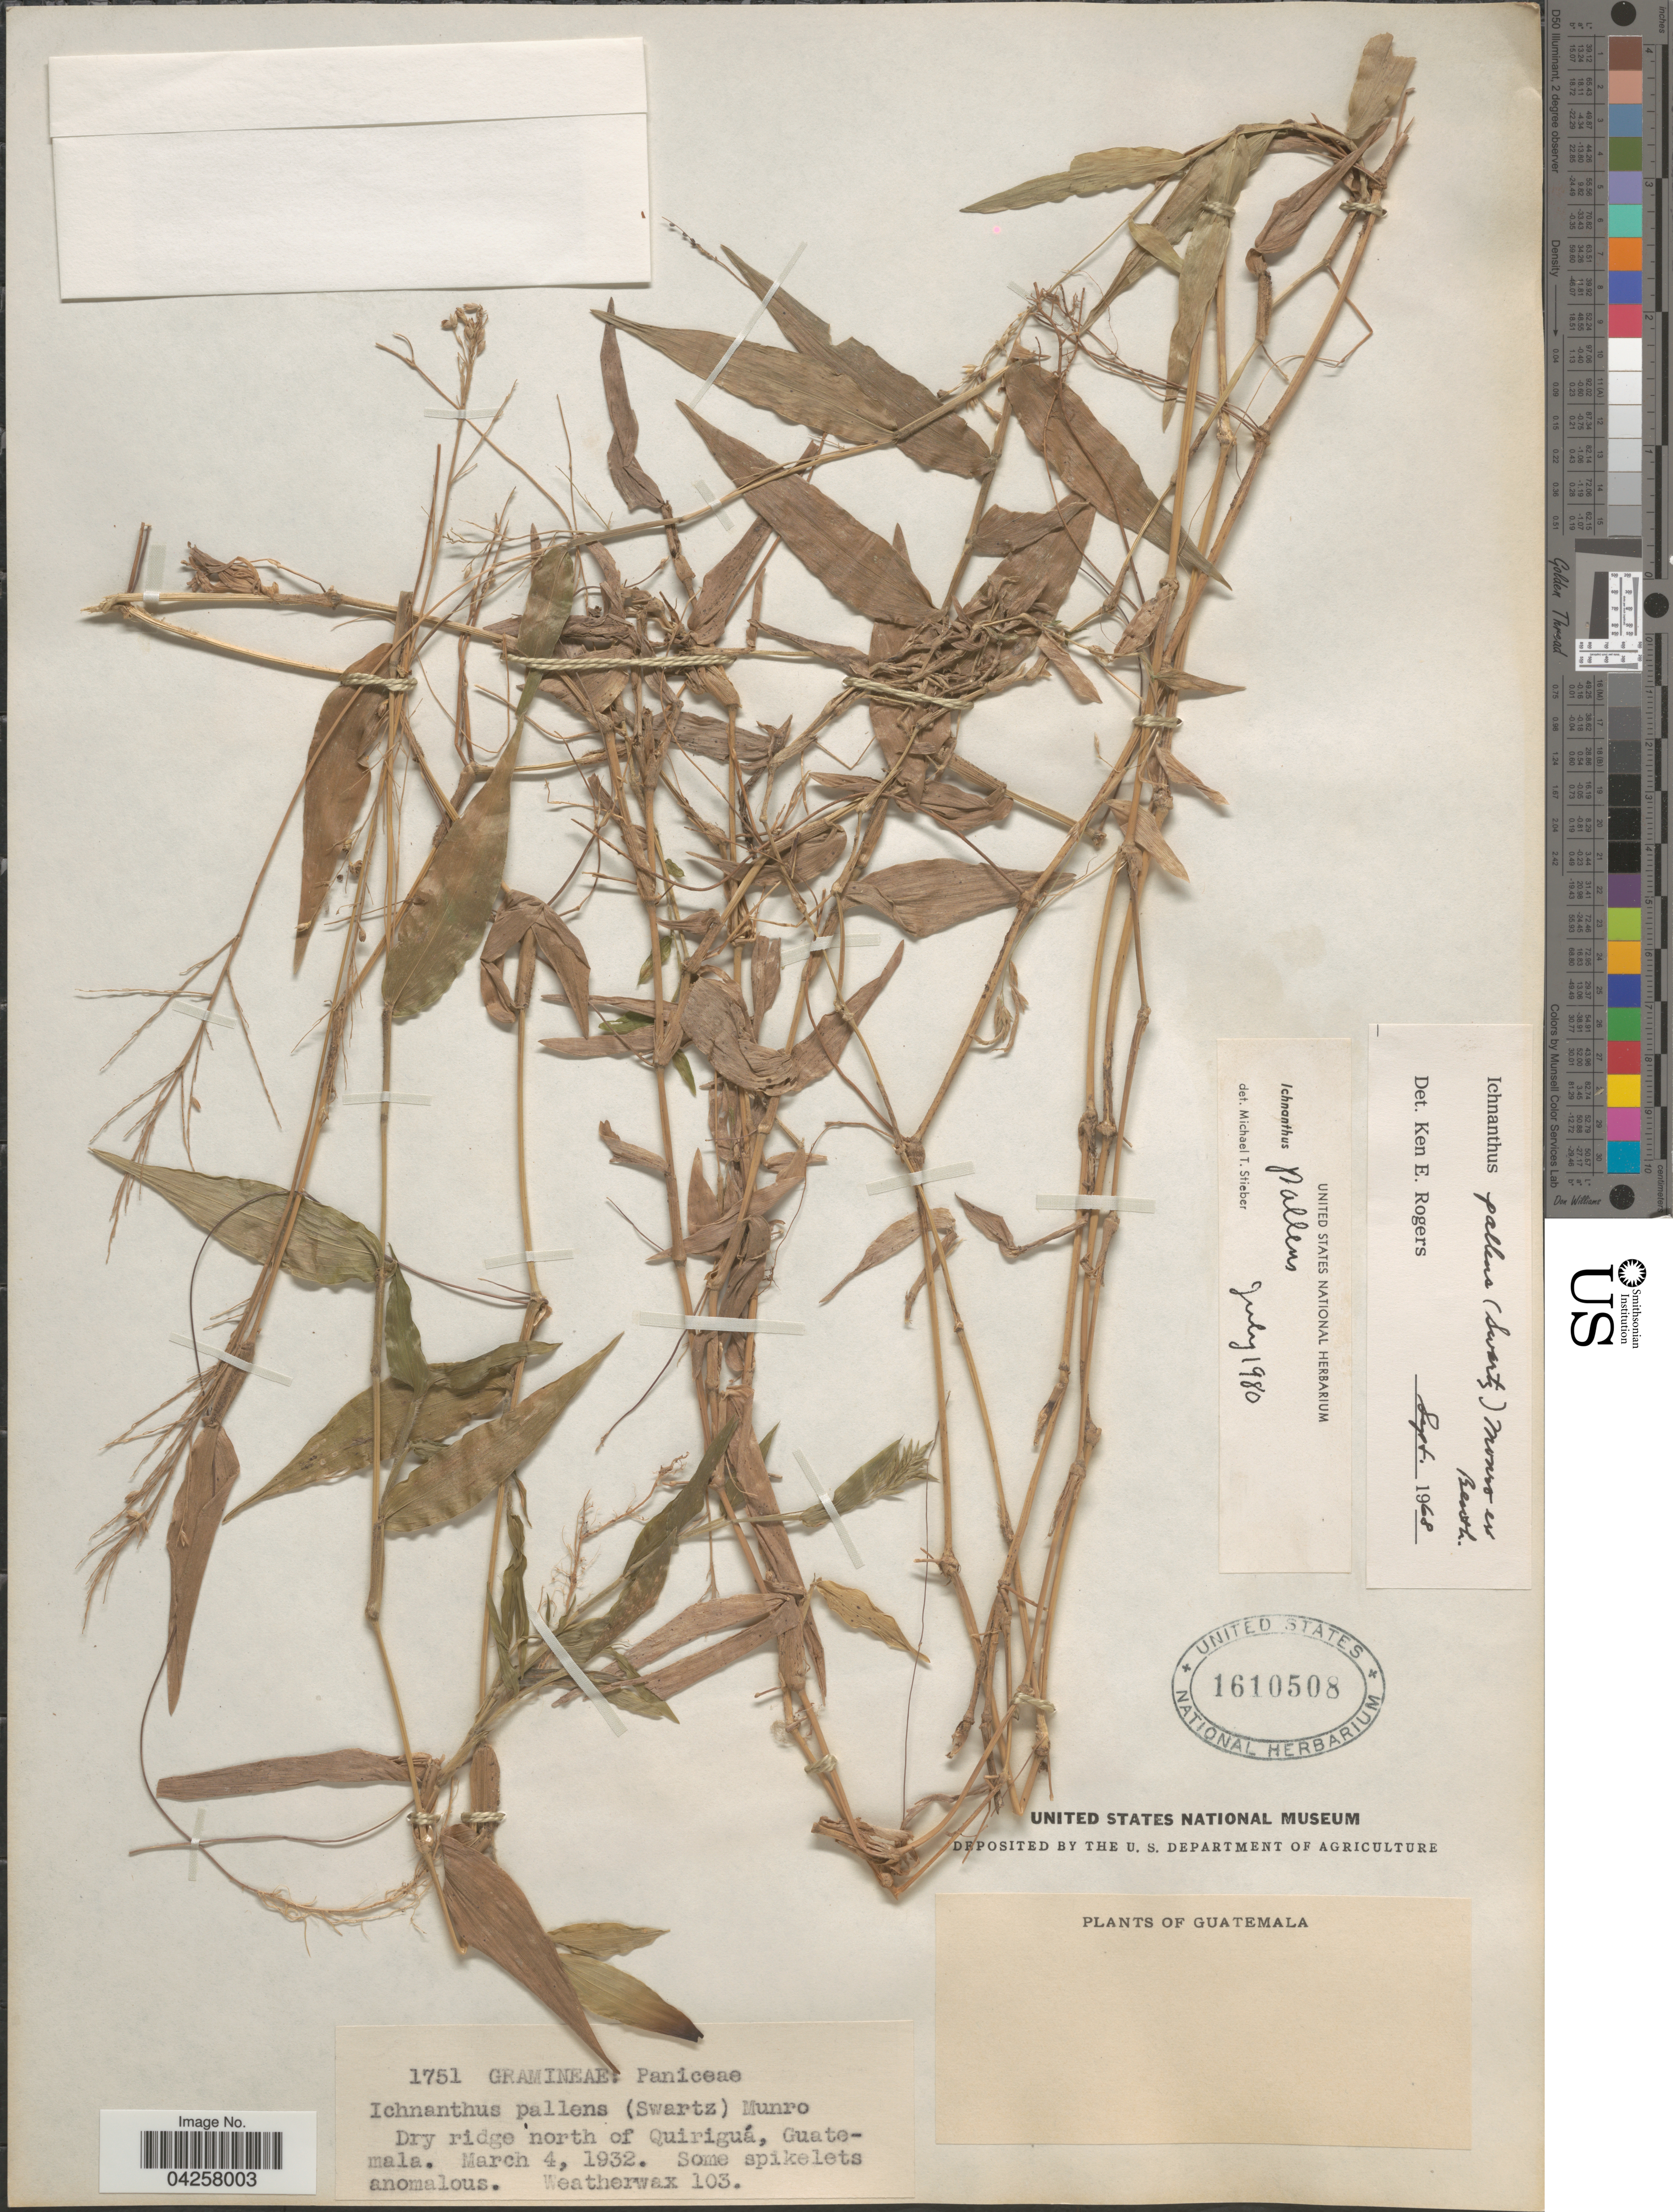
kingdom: Plantae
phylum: Tracheophyta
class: Liliopsida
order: Poales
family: Poaceae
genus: Ichnanthus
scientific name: Ichnanthus pallens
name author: (Sw.) Munro ex Benth.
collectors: -. Weatherwax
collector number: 103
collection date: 1932-03-04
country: Guatemala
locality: Dry ridge north of Quiriguá.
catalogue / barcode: US 1610508